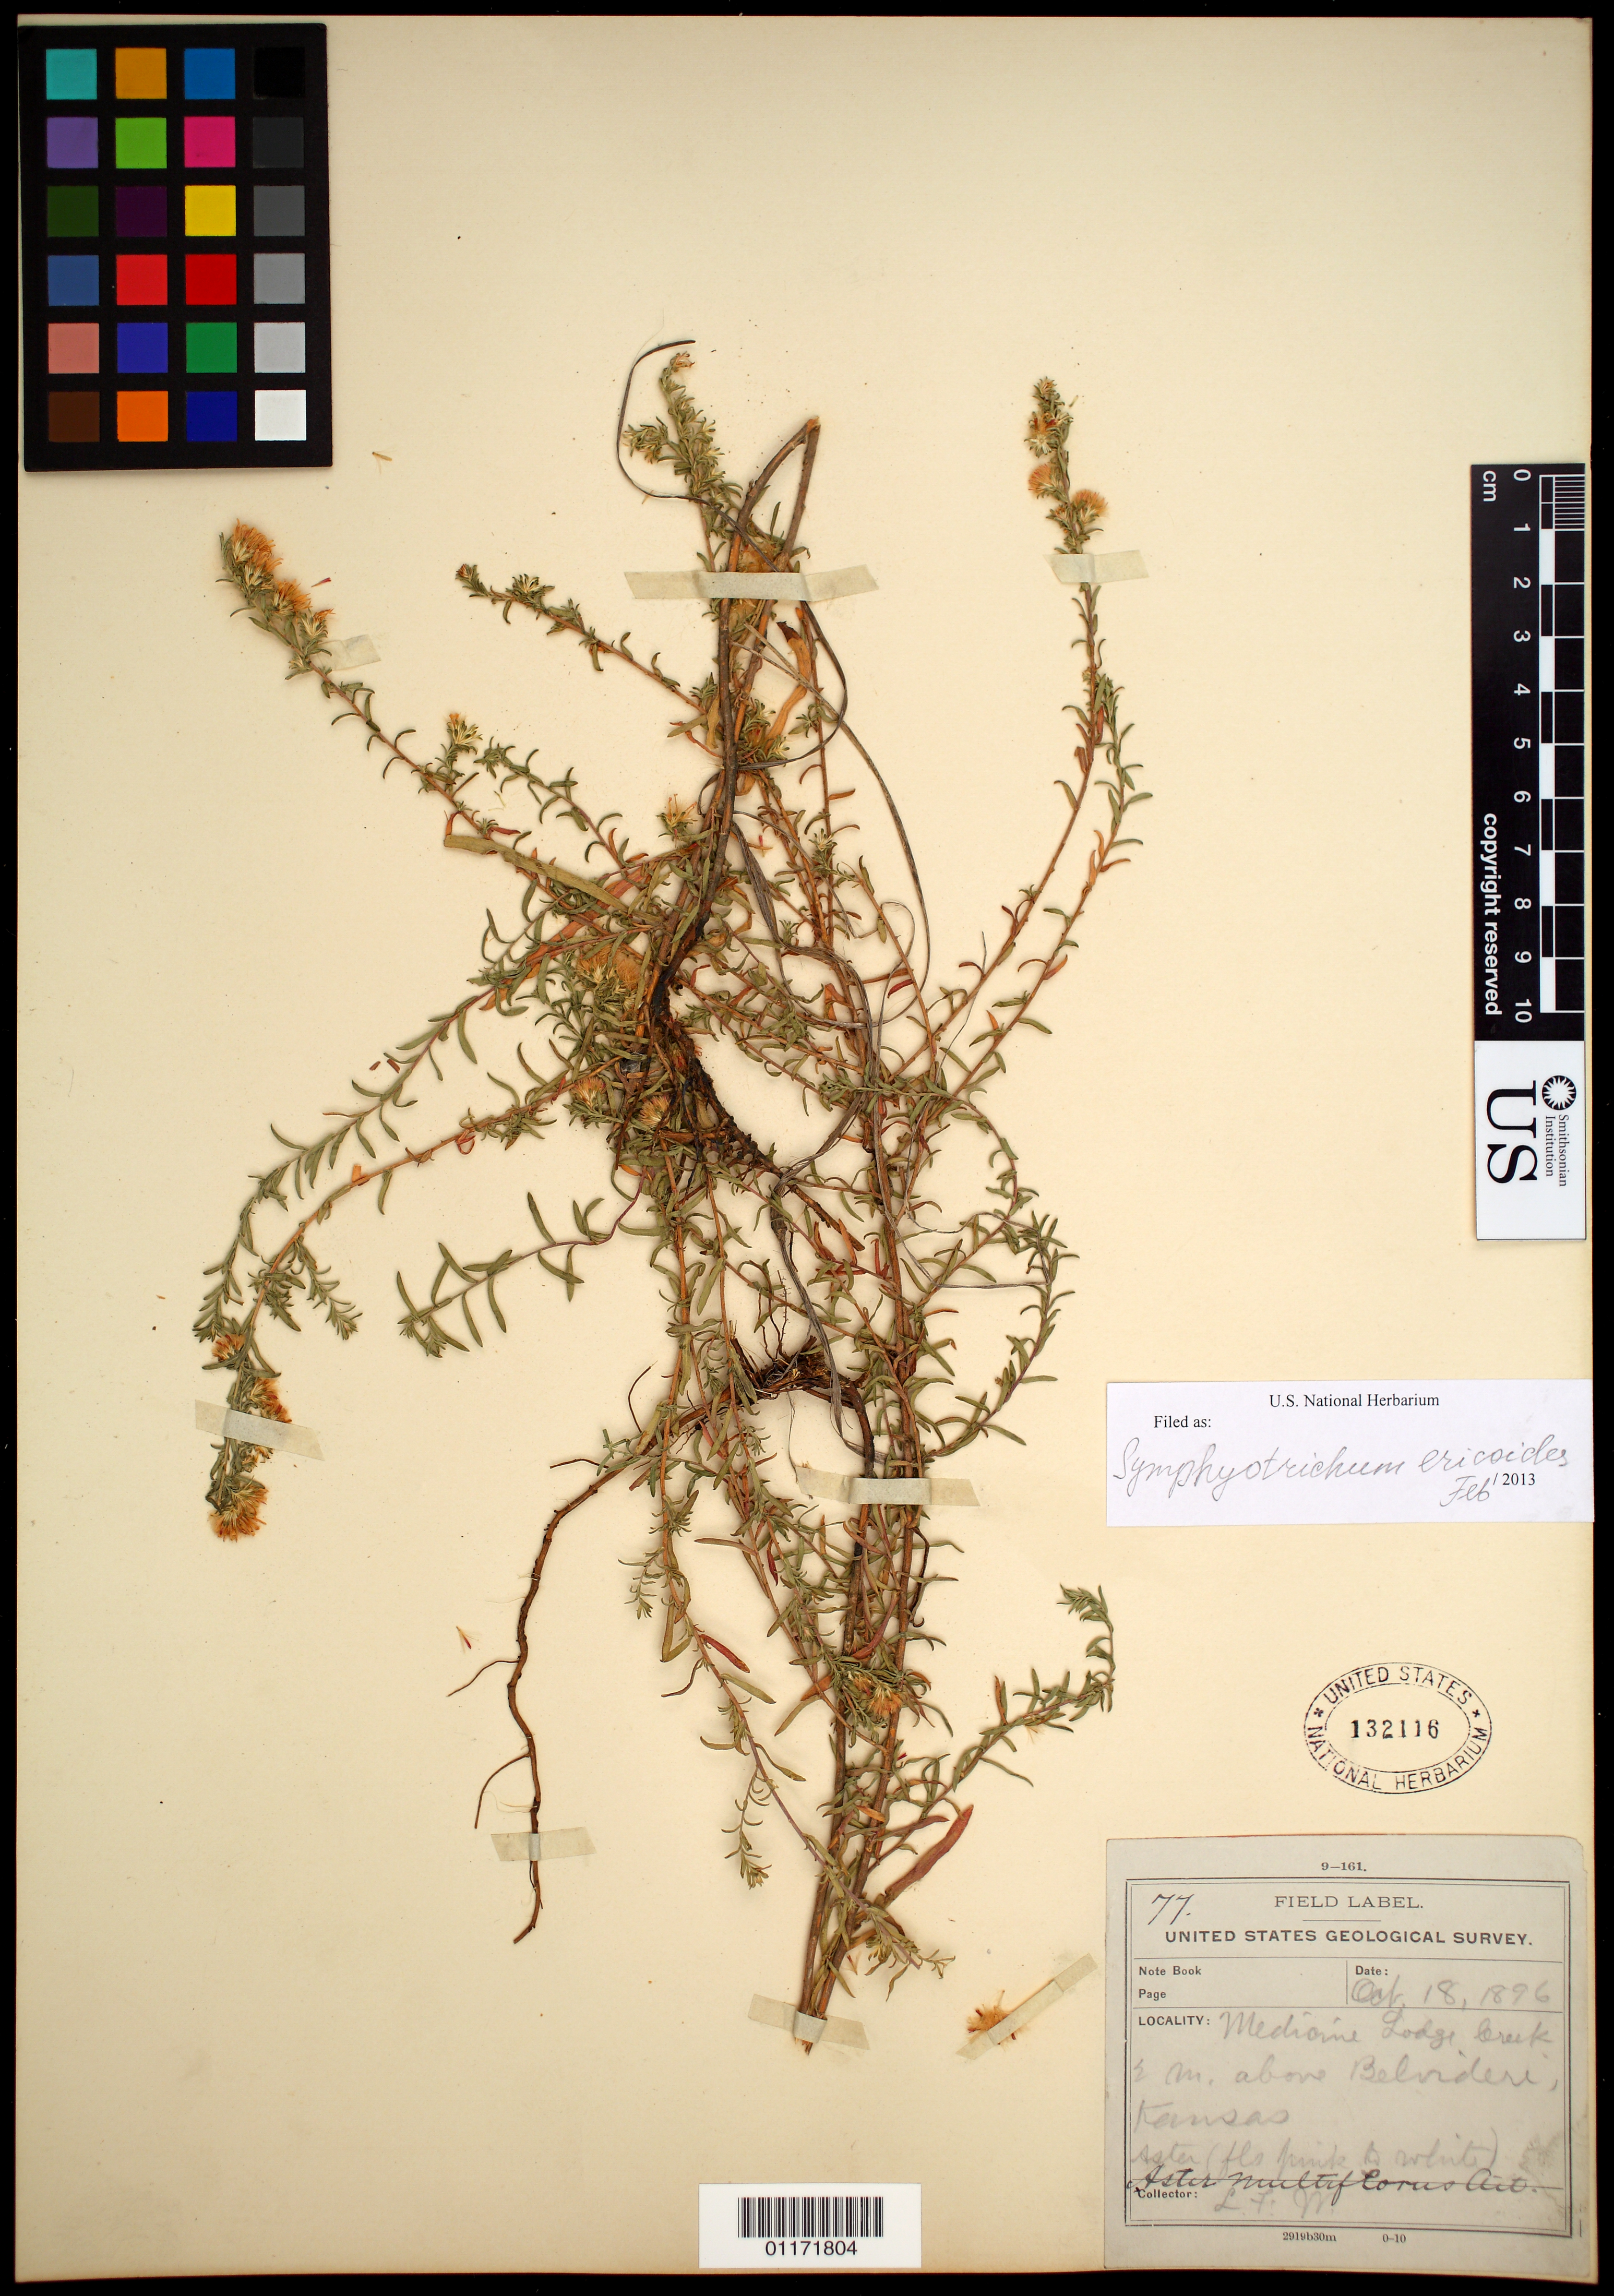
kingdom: Plantae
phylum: Tracheophyta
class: Magnoliopsida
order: Asterales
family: Asteraceae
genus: Symphyotrichum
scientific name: Symphyotrichum ericoides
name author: (L.) G.L. Nesom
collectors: L. F. Ward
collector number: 77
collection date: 1896-10-18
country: United States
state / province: Kansas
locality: Medicine Dodge Creek, 2 m. above Belvidere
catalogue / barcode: US 132116